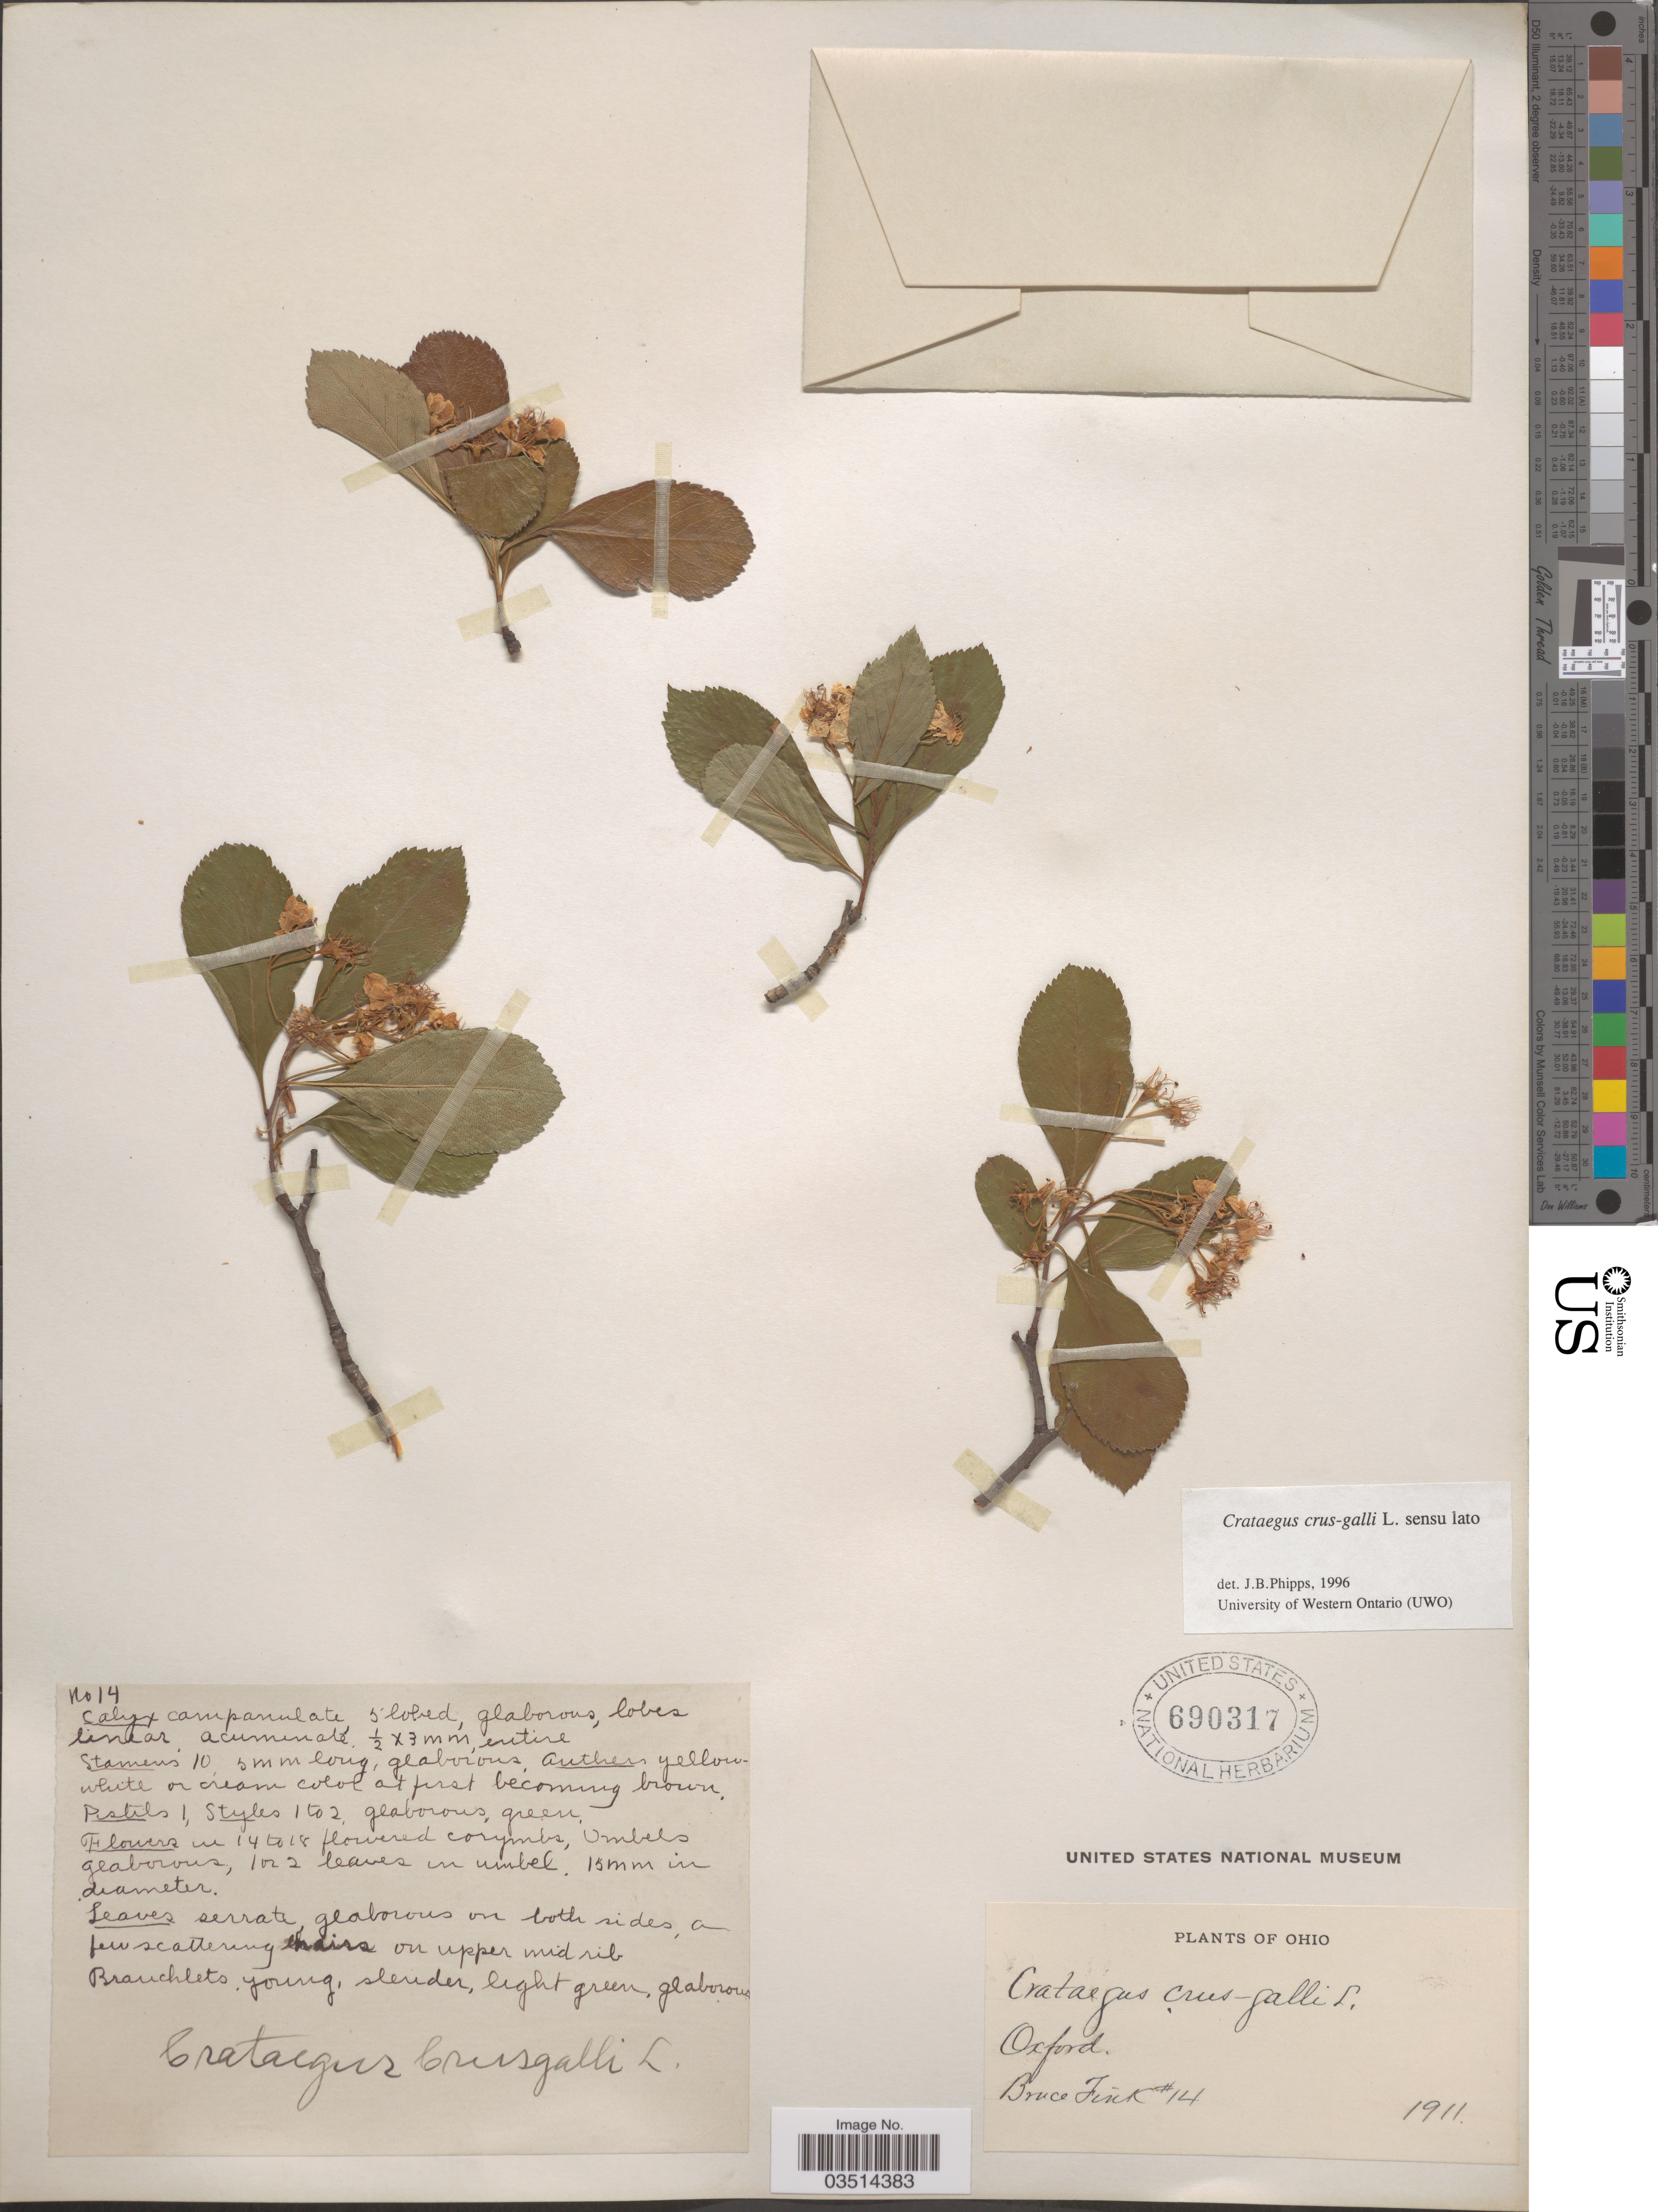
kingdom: Plantae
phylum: Tracheophyta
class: Magnoliopsida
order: Rosales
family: Rosaceae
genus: Crataegus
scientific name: Crataegus crus-galli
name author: L.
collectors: B. Fink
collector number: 14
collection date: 1911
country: United States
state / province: Ohio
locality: Oxford.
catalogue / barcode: US 690317